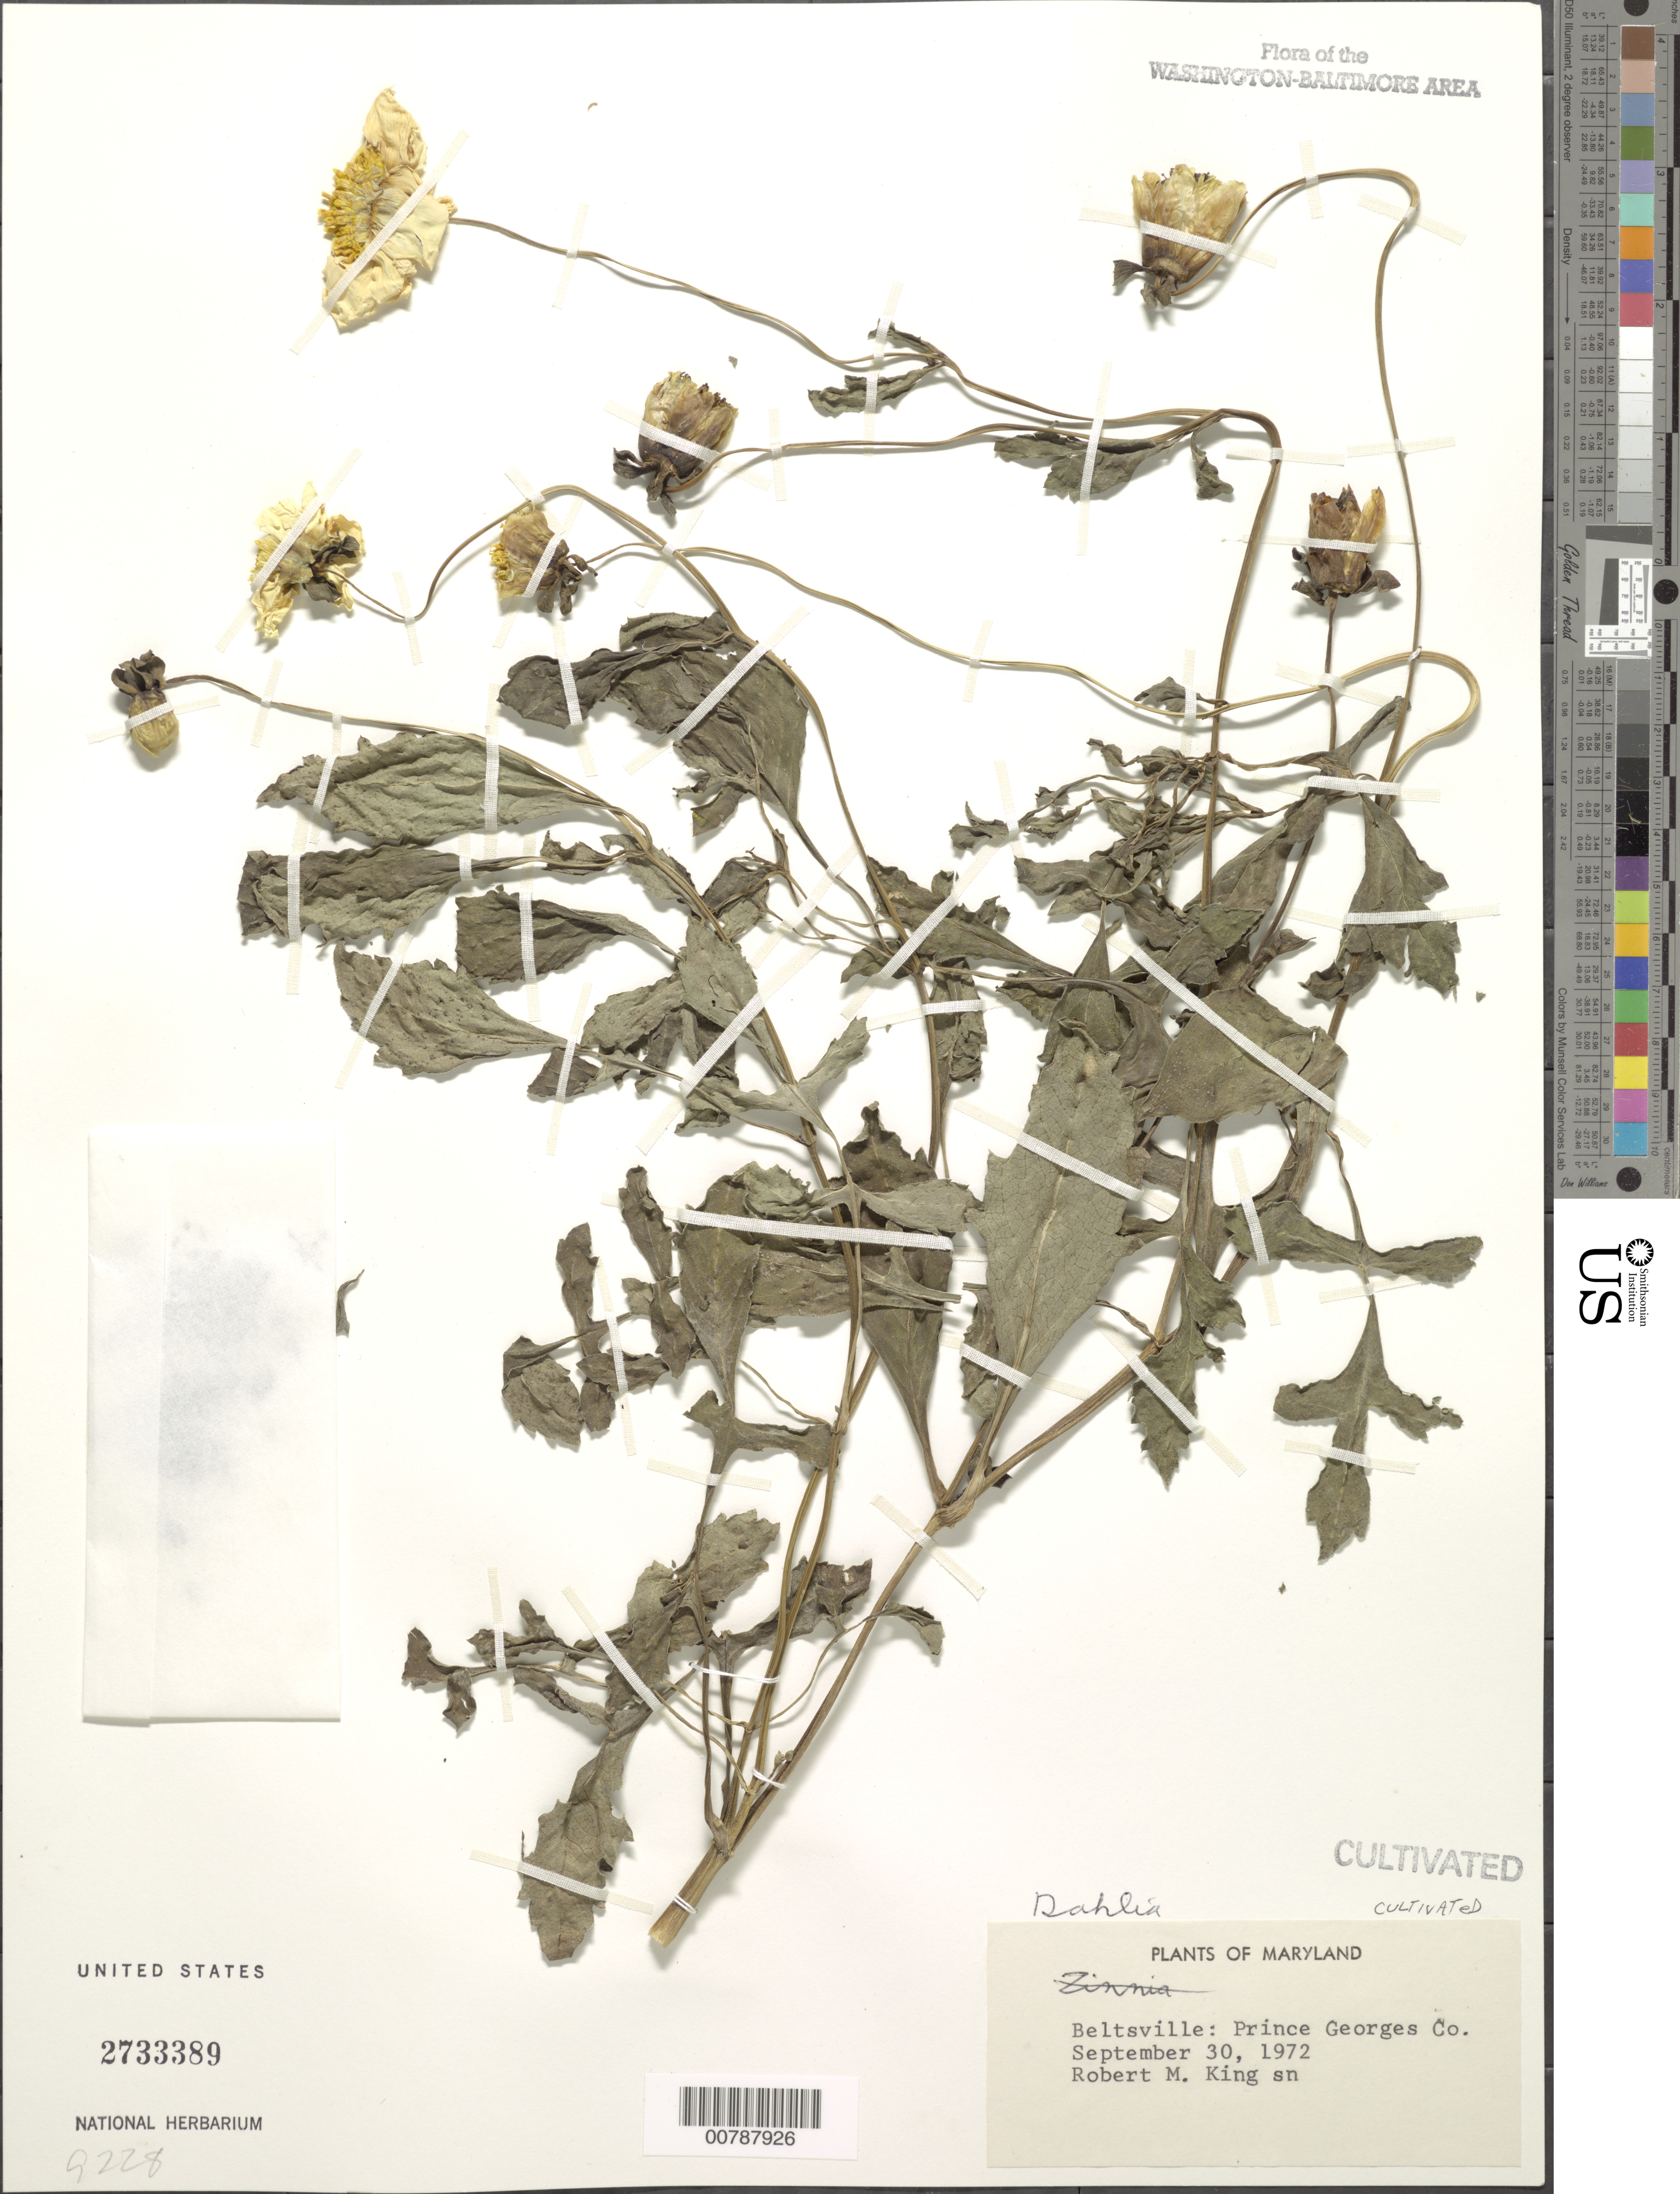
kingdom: Plantae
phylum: Tracheophyta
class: Magnoliopsida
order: Asterales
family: Asteraceae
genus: Dahlia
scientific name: Dahlia sp.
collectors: R. M. King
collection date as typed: September 30, 1972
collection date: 1972-09-30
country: United States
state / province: Maryland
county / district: Montgomery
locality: Beltsville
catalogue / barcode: US 2733389